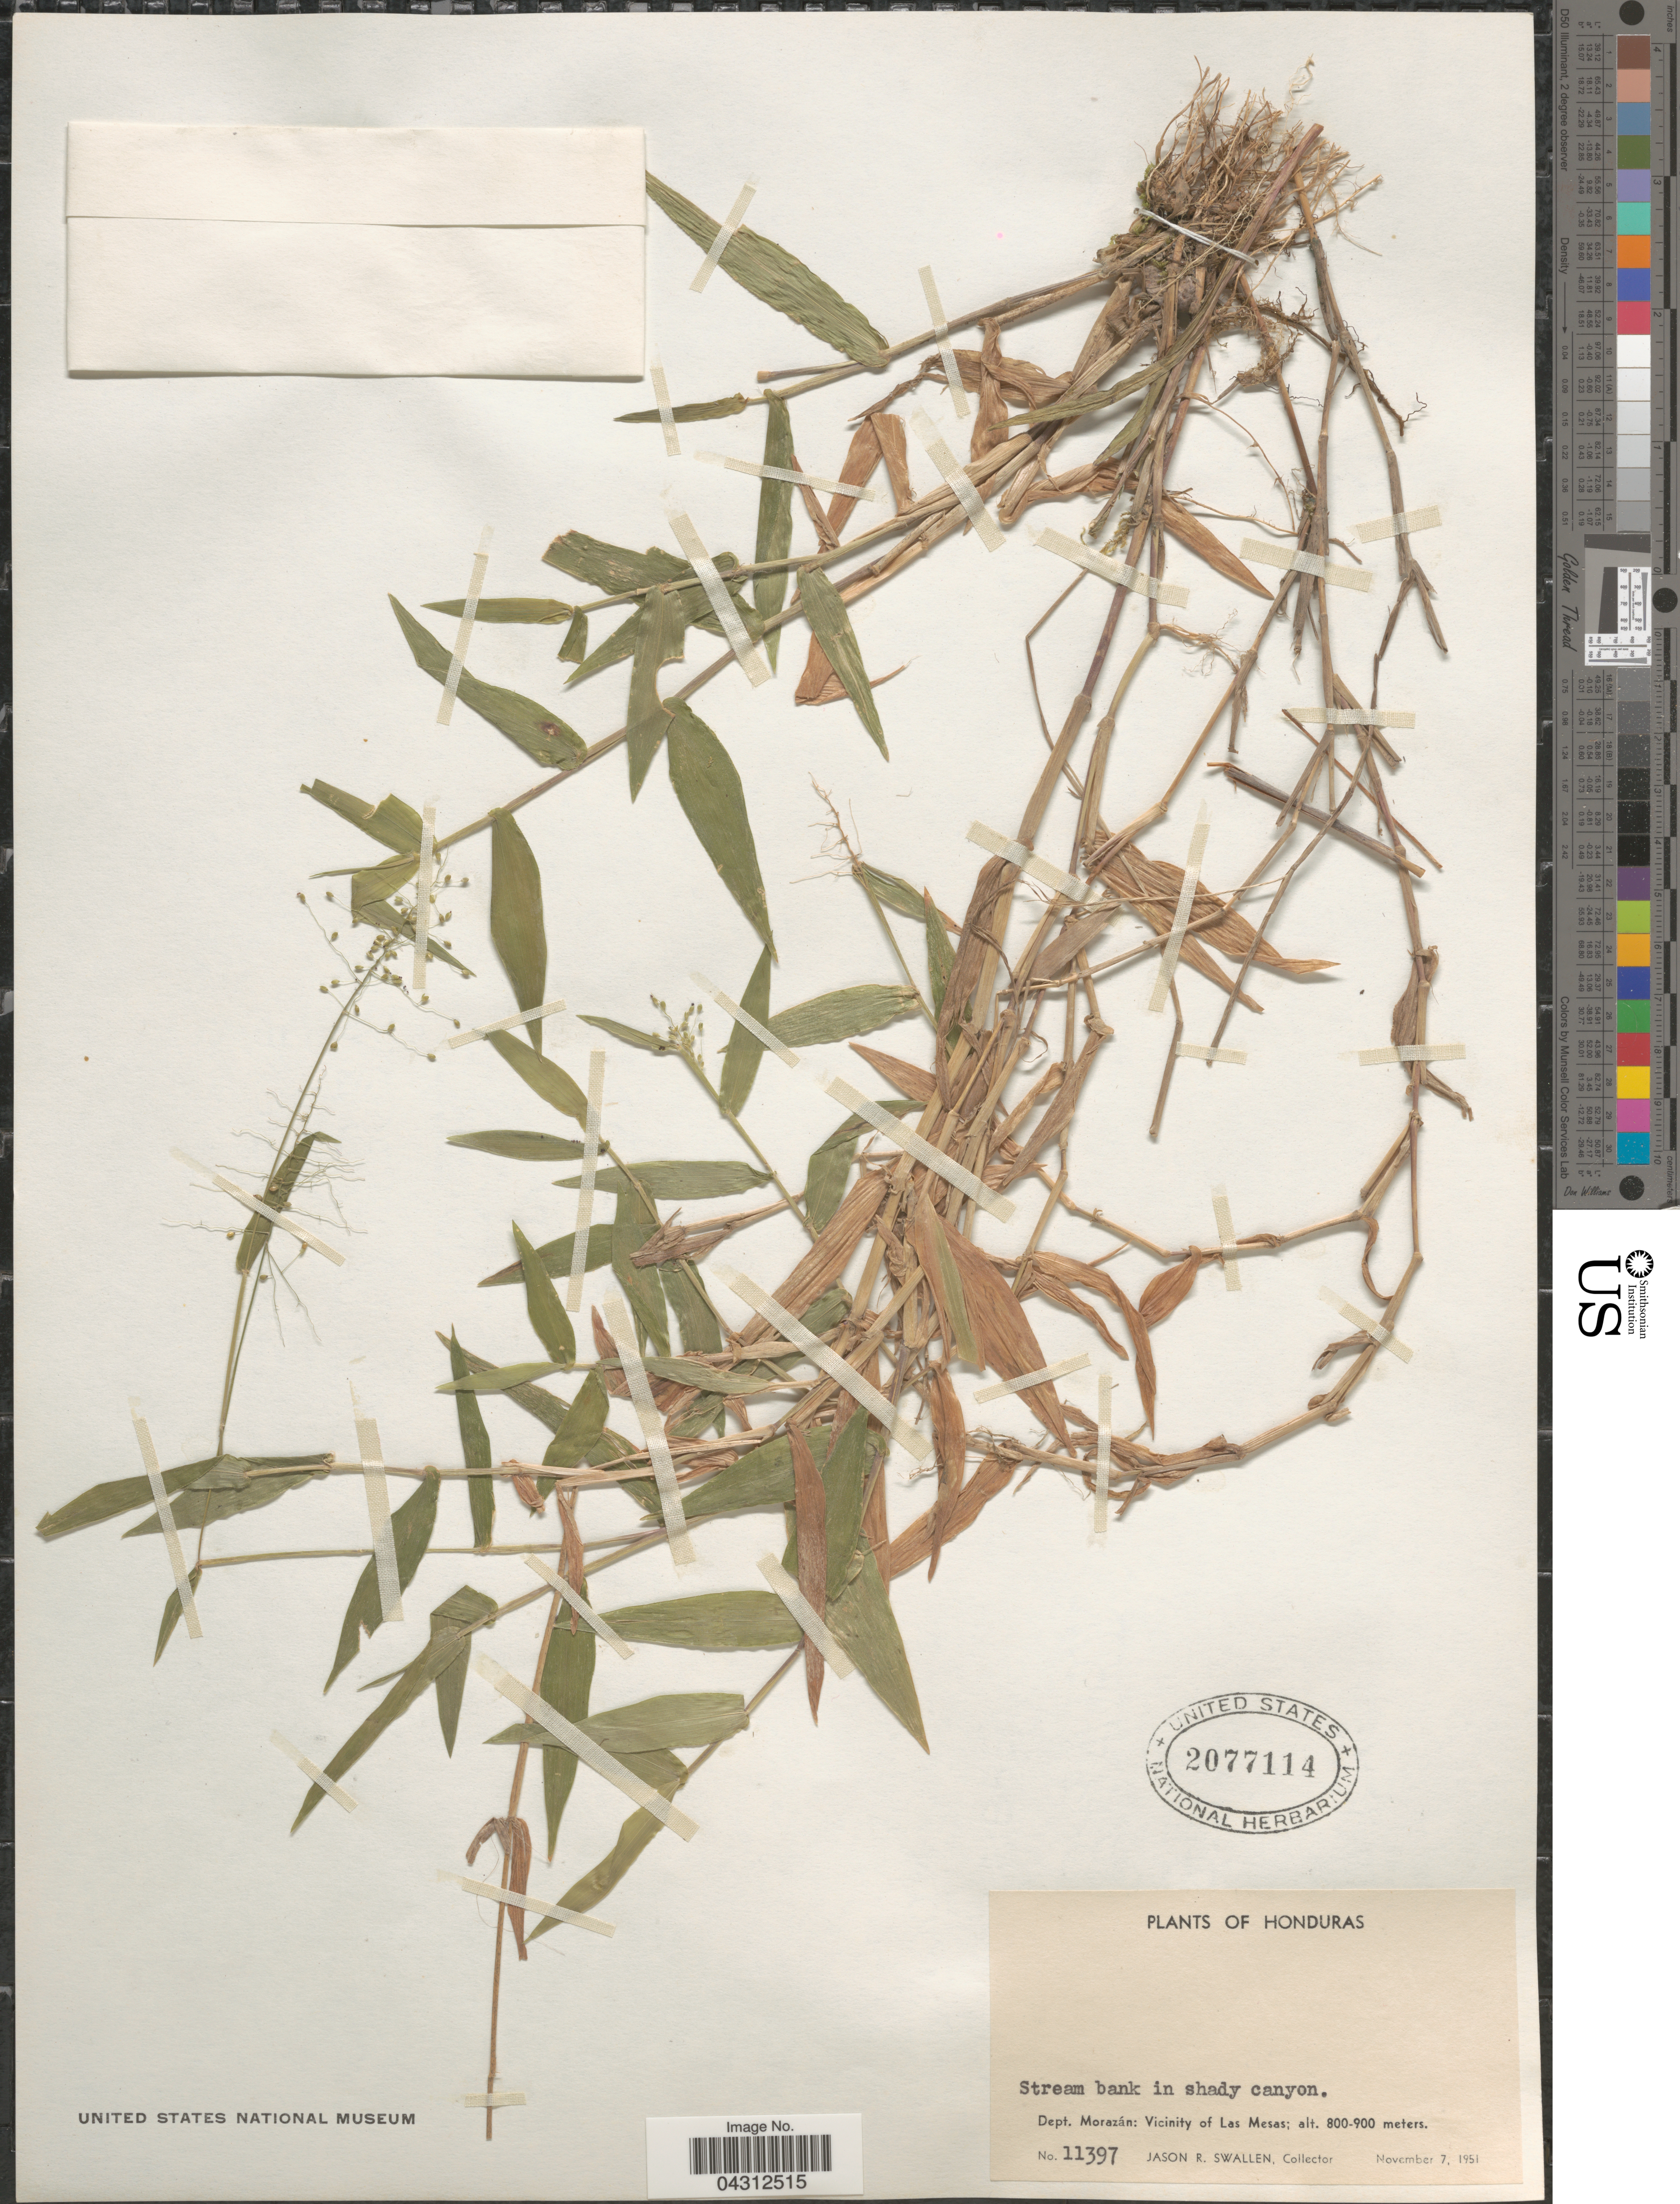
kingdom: Plantae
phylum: Tracheophyta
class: Liliopsida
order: Poales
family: Poaceae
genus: Panicum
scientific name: Panicum sp.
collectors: J. R. Swallen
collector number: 11397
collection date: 1951-11-07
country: Honduras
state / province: Fco. Morazán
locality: Dept. Morazán: Vicinity of Las Mesas.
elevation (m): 800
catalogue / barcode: US 2077114